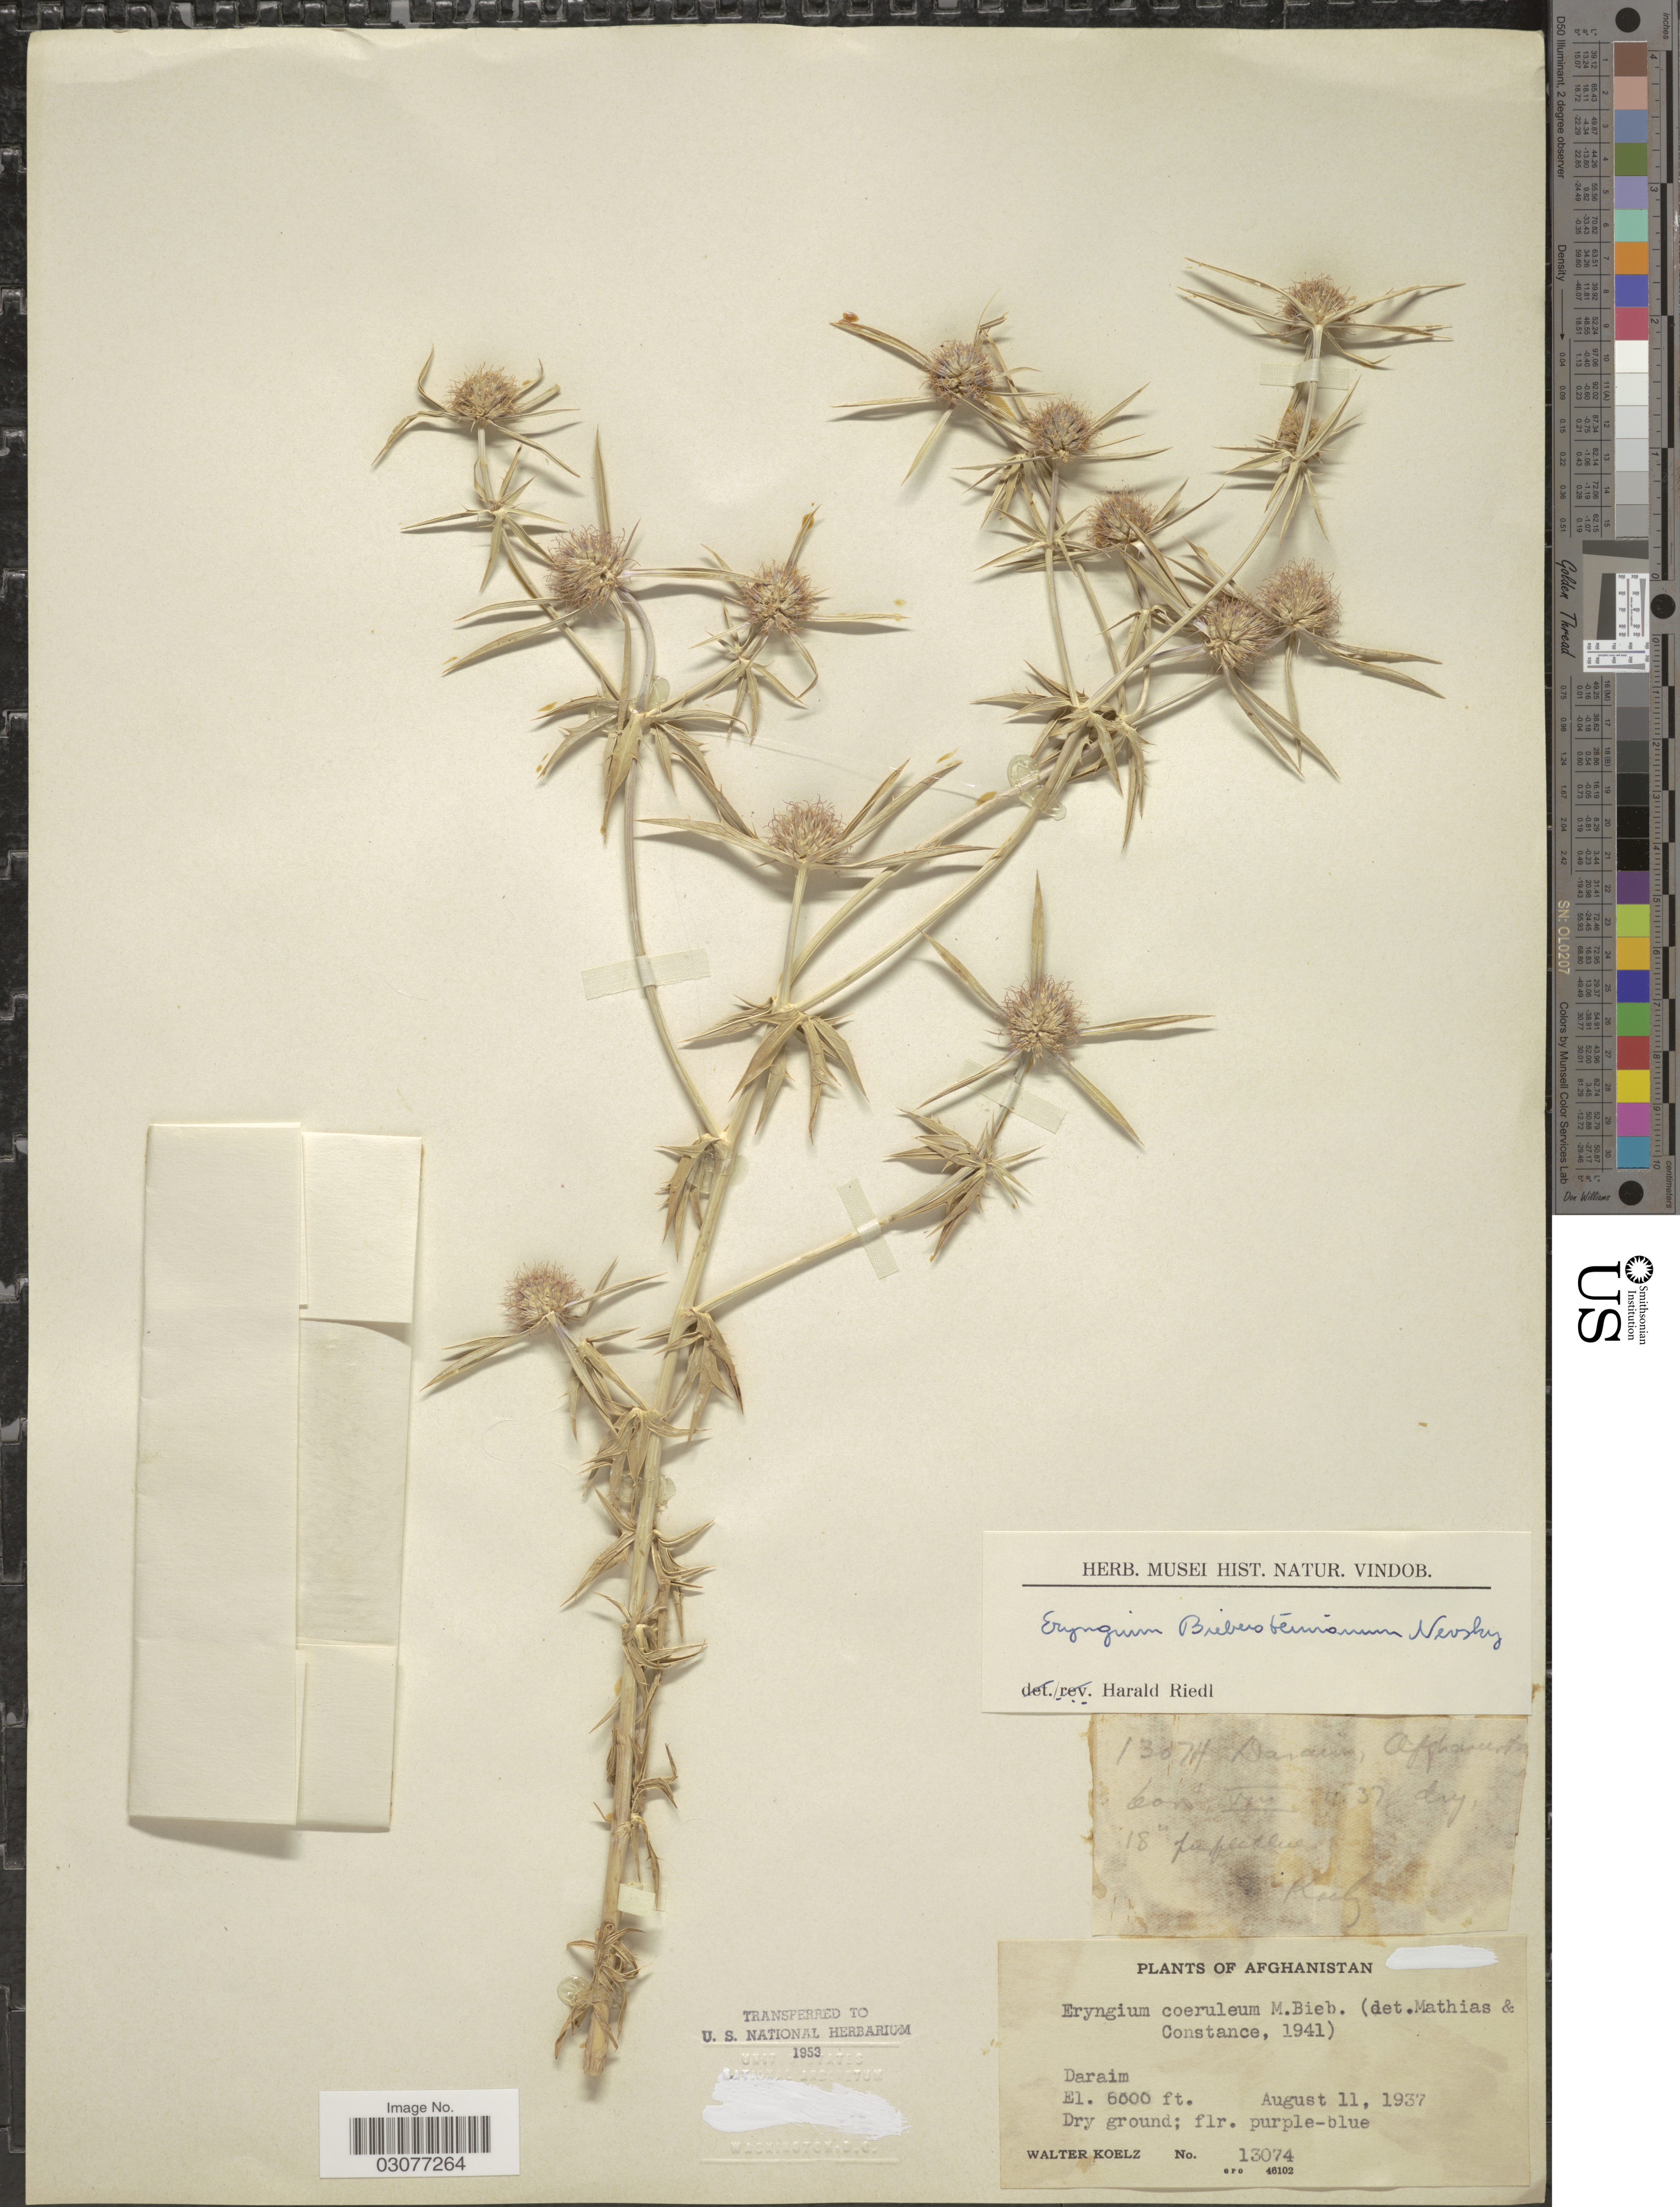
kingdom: Plantae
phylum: Tracheophyta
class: Magnoliopsida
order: Apiales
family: Apiaceae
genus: Eryngium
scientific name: Eryngium caucasicum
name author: Trautv.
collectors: W. N. Koelz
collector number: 13074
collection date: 1937-08-11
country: Afghanistan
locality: Daraim.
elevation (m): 1829